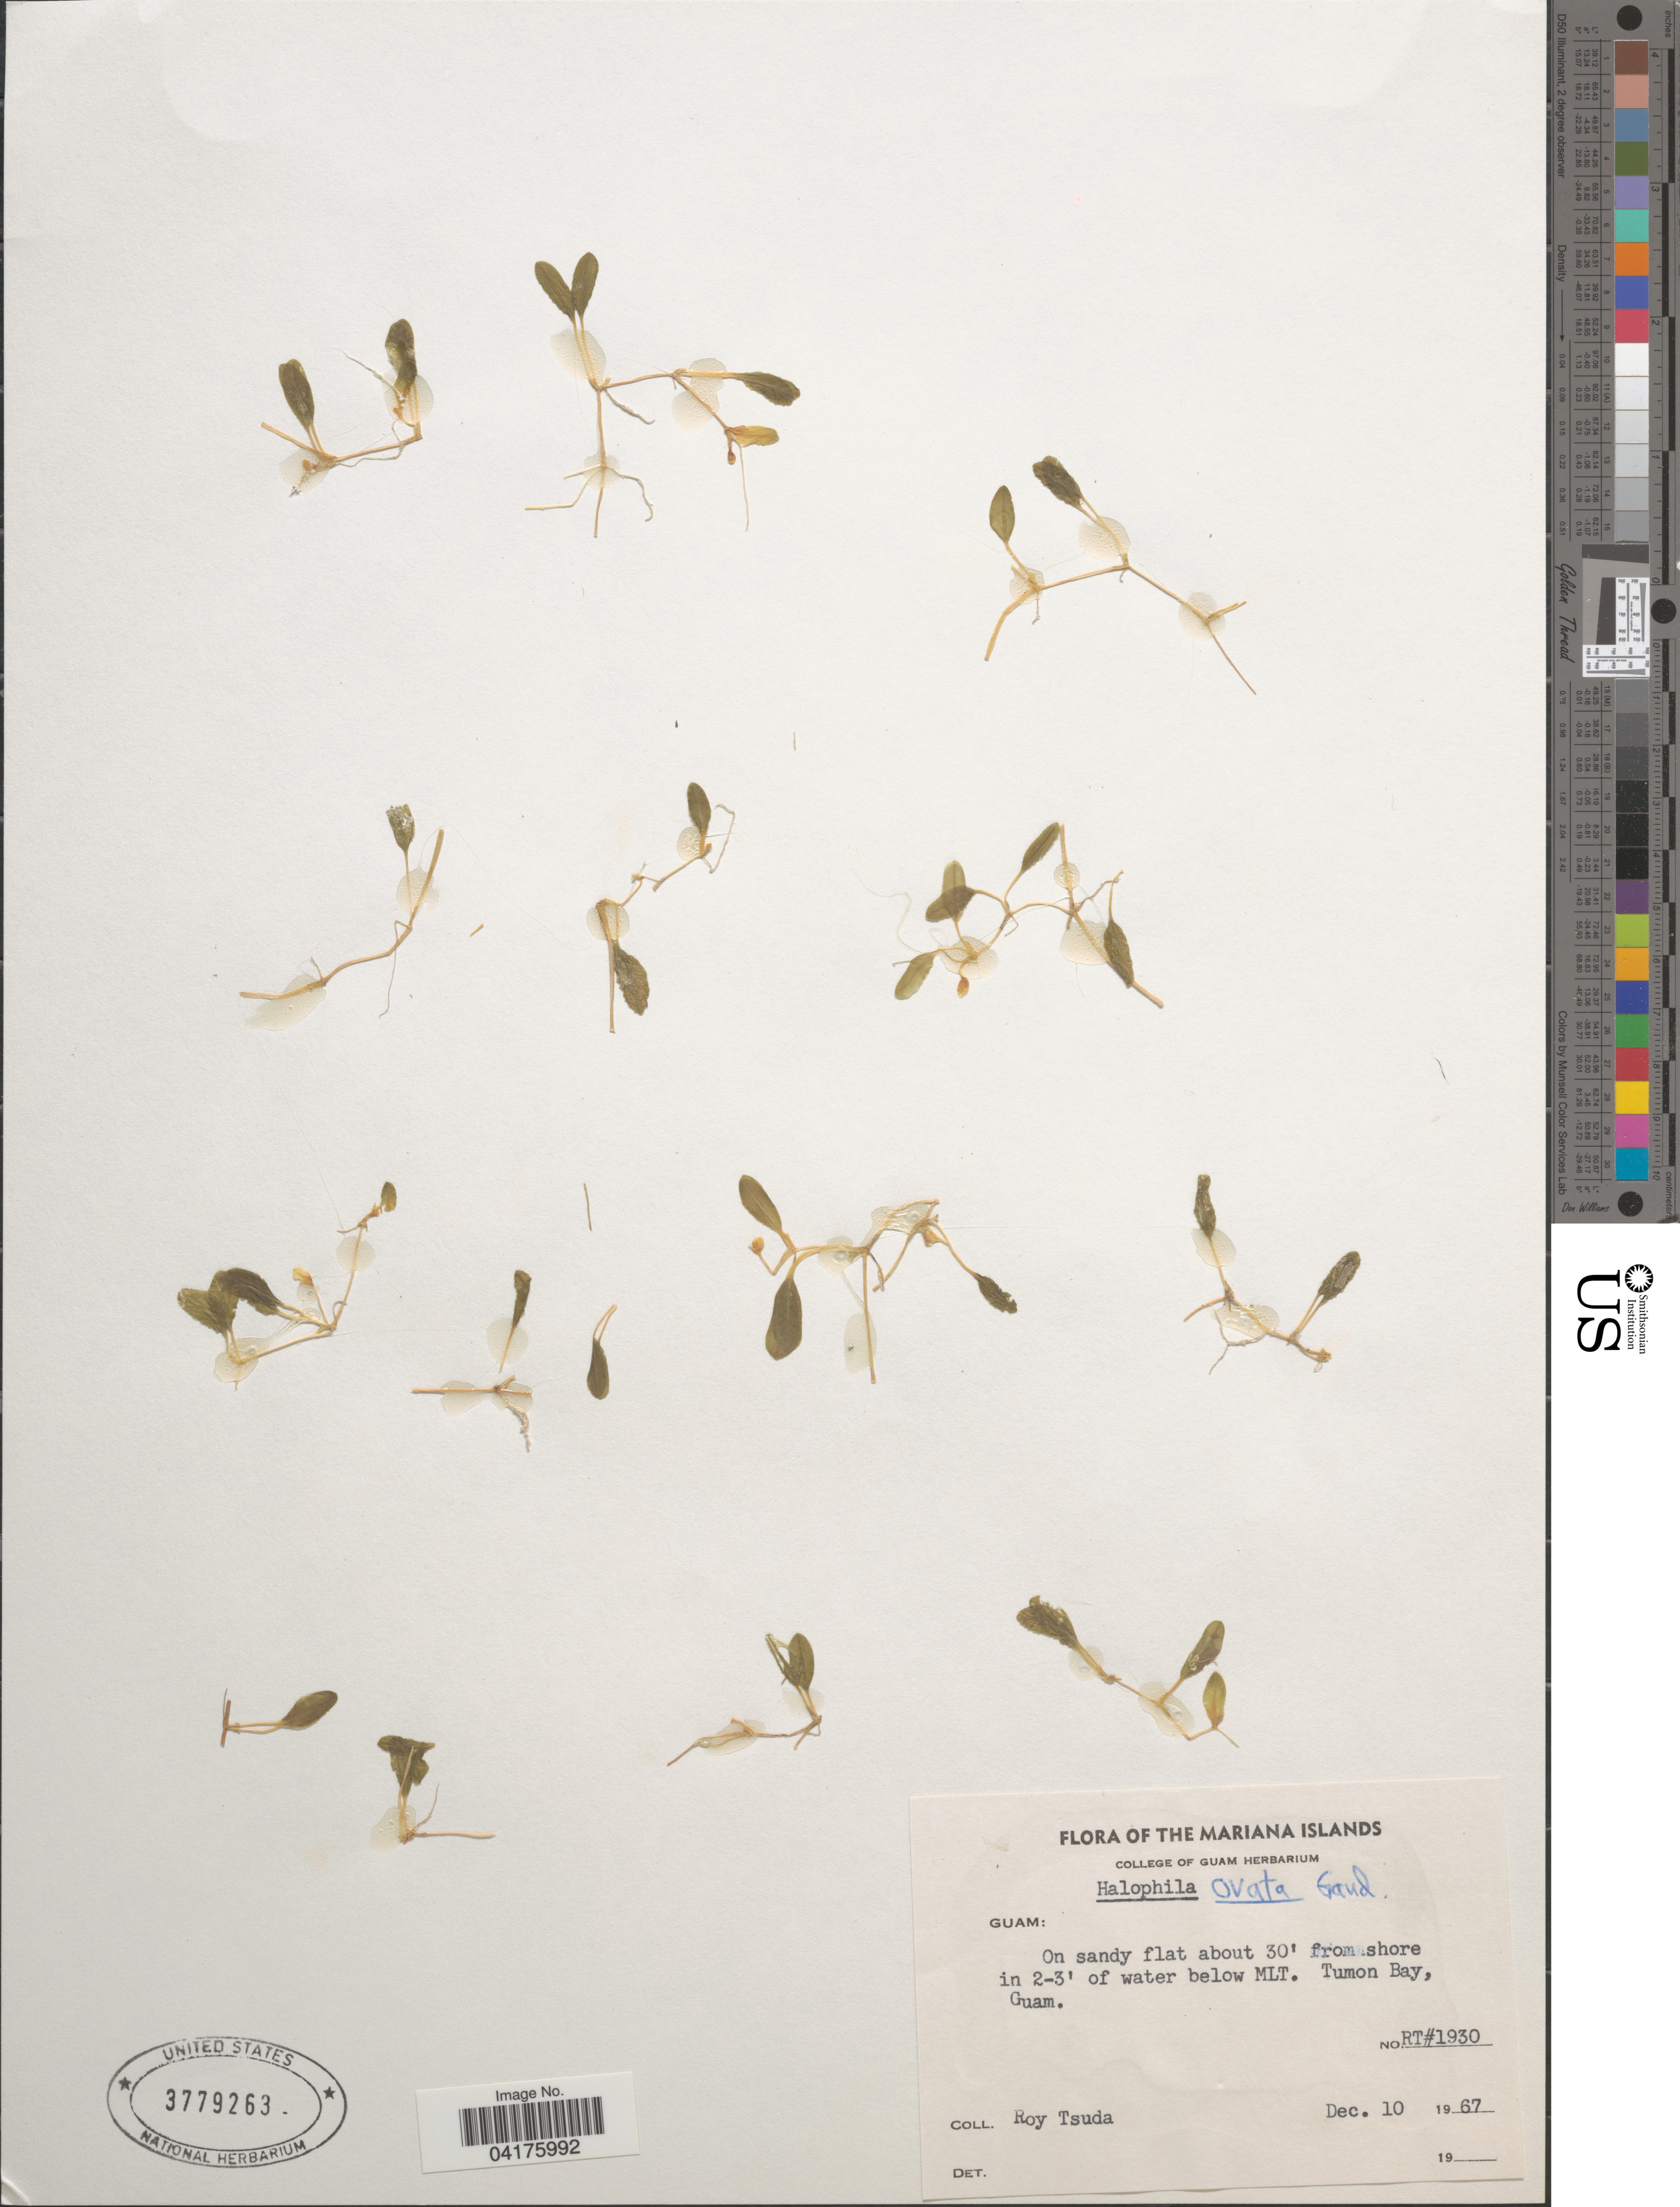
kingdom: Plantae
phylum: Tracheophyta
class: Liliopsida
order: Alismatales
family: Hydrocharitaceae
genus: Halophila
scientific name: Halophila ovata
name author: Merr.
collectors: R. Tsuda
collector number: RT#1930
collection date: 1967-12-10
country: Guam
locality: On sandy flat about 30' from shore in 2-3' of water below MLT. Tumon Bay.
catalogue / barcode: US 3779263